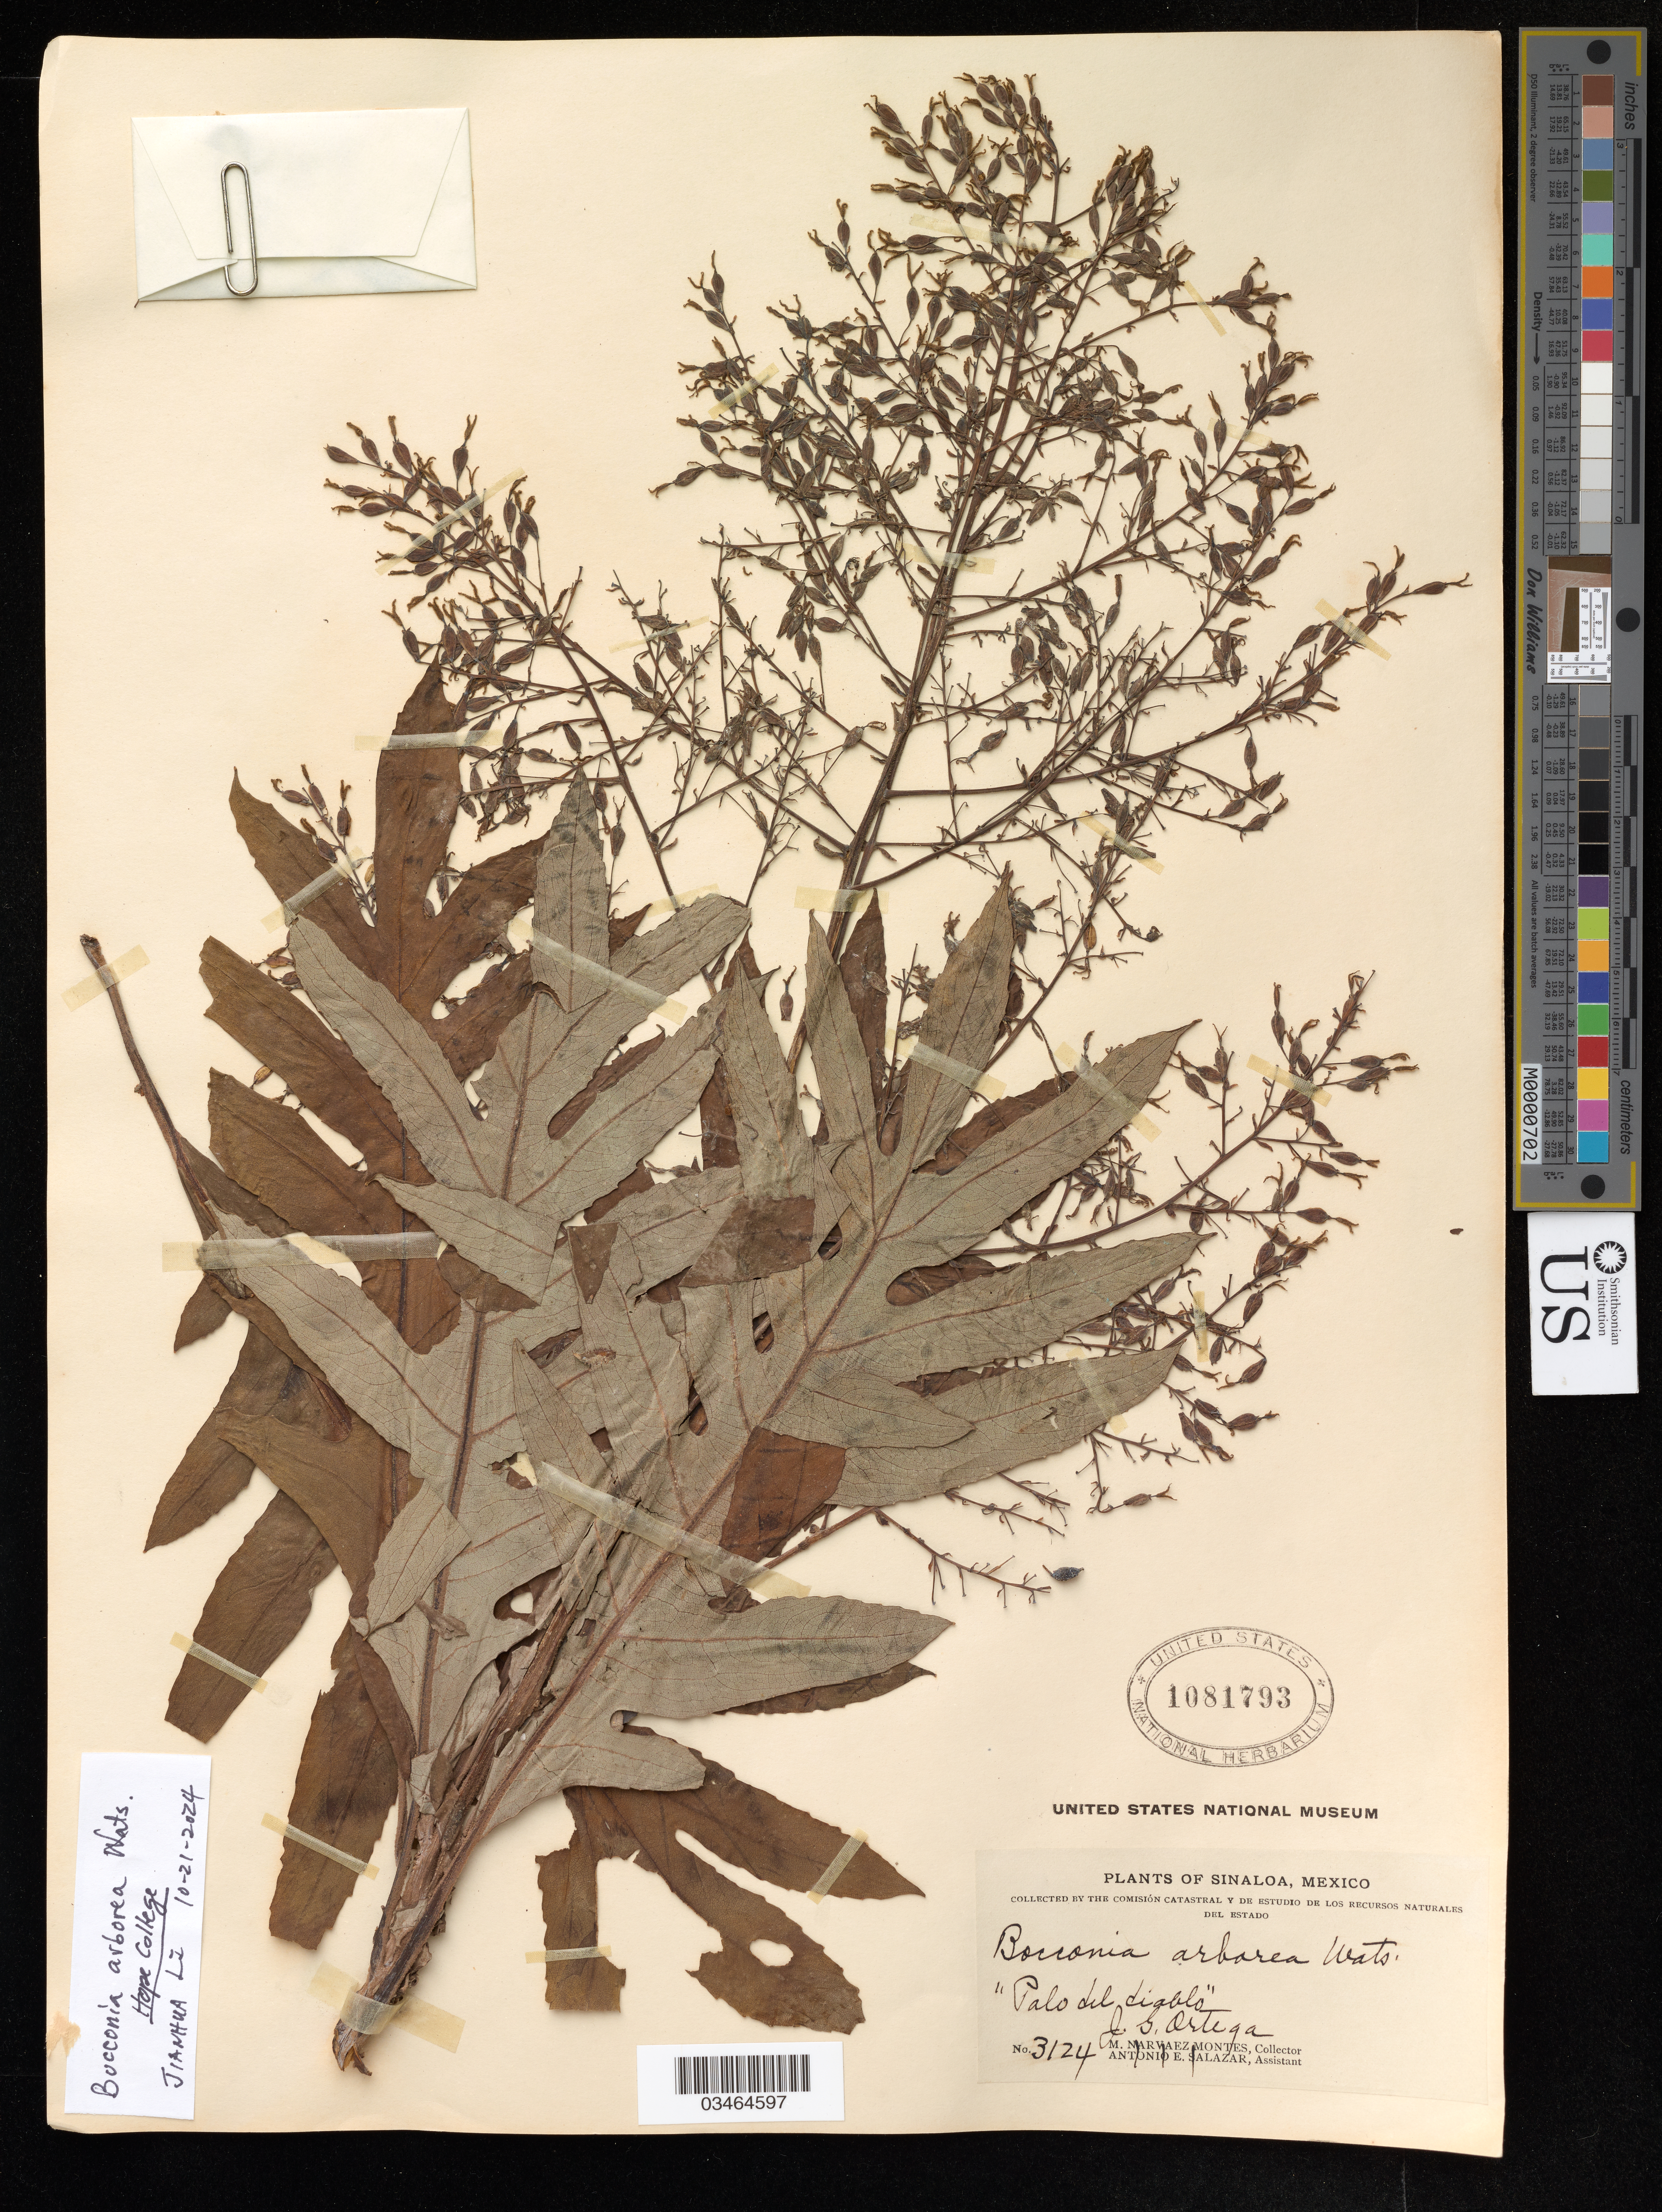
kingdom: Plantae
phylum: Tracheophyta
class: Magnoliopsida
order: Ranunculales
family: Papaveraceae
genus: Bocconia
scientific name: Bocconia arborea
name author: S. Watson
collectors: M. Navarez Montes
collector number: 3124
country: Mexico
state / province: Sinaloa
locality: "Palo del diablo" J. S. Ortega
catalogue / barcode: US 1081793